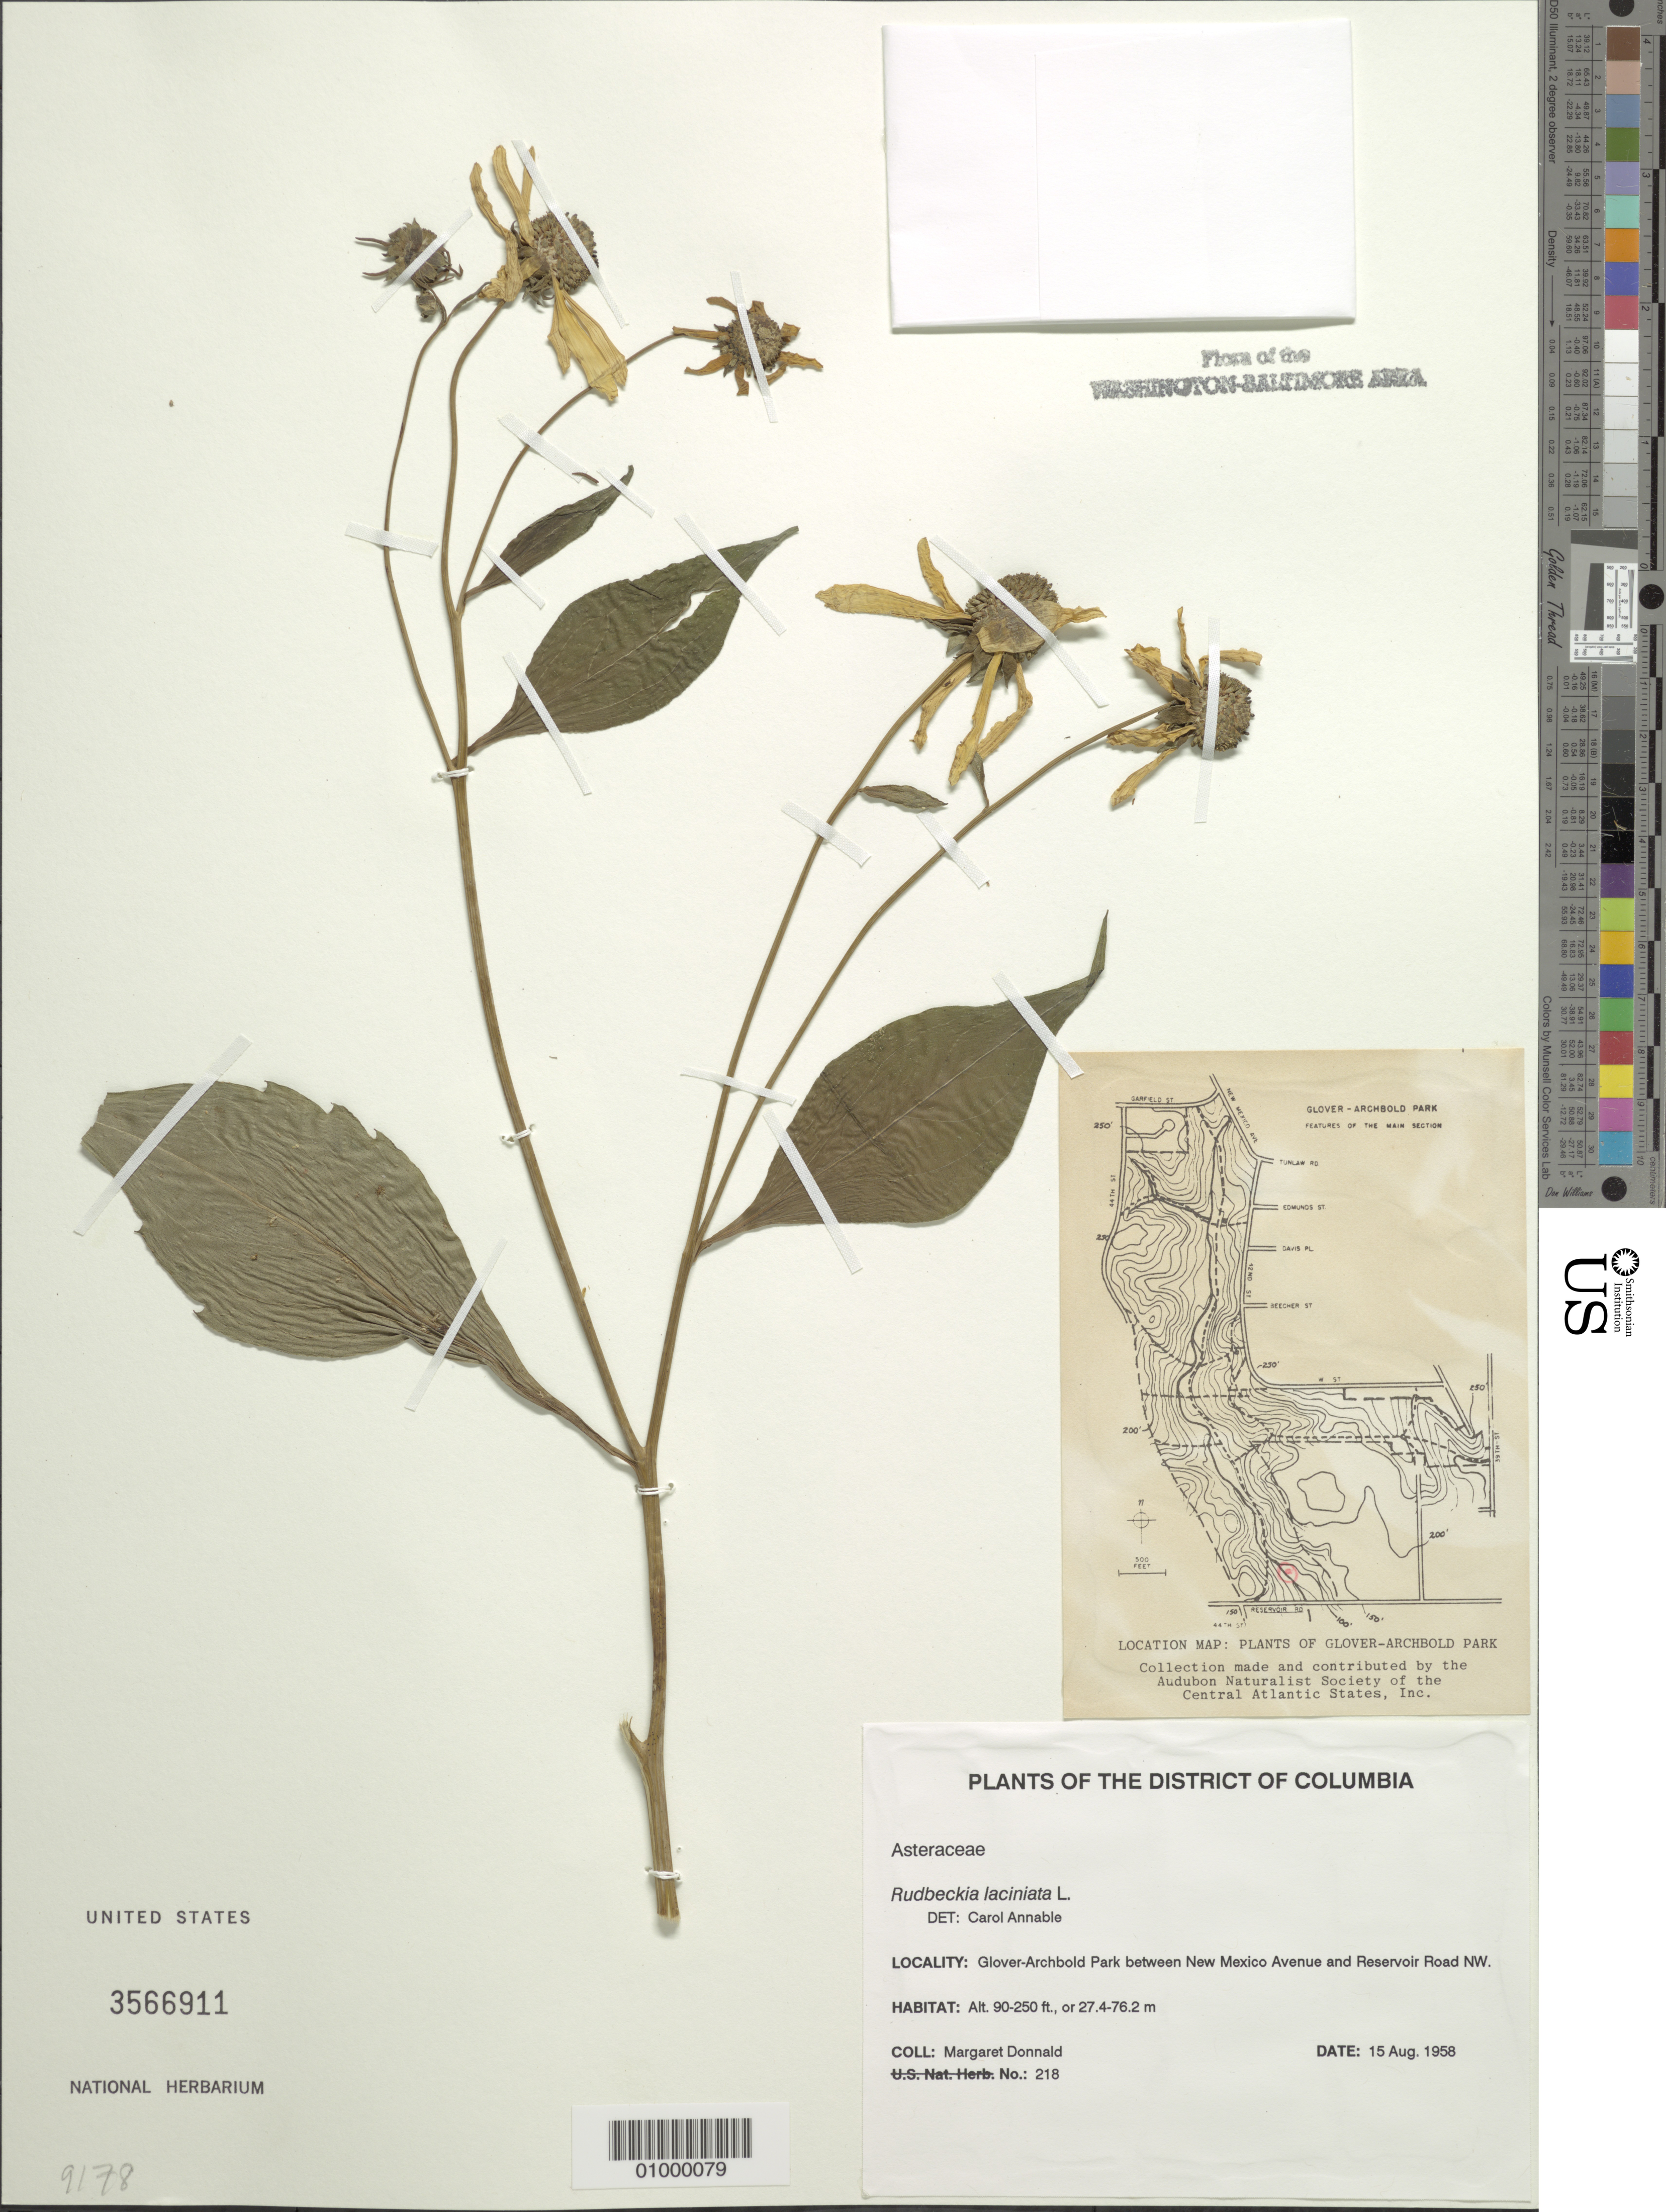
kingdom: Plantae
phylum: Tracheophyta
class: Magnoliopsida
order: Asterales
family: Asteraceae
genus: Rudbeckia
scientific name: Rudbeckia laciniata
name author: L.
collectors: M. Donnald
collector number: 218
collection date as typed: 15 Aug 1958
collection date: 1958-08-15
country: United States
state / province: District of Columbia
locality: Glover-Archbold Park between New Mexico Avenue and Reservoir Road NW.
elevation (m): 27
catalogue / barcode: US 3566911